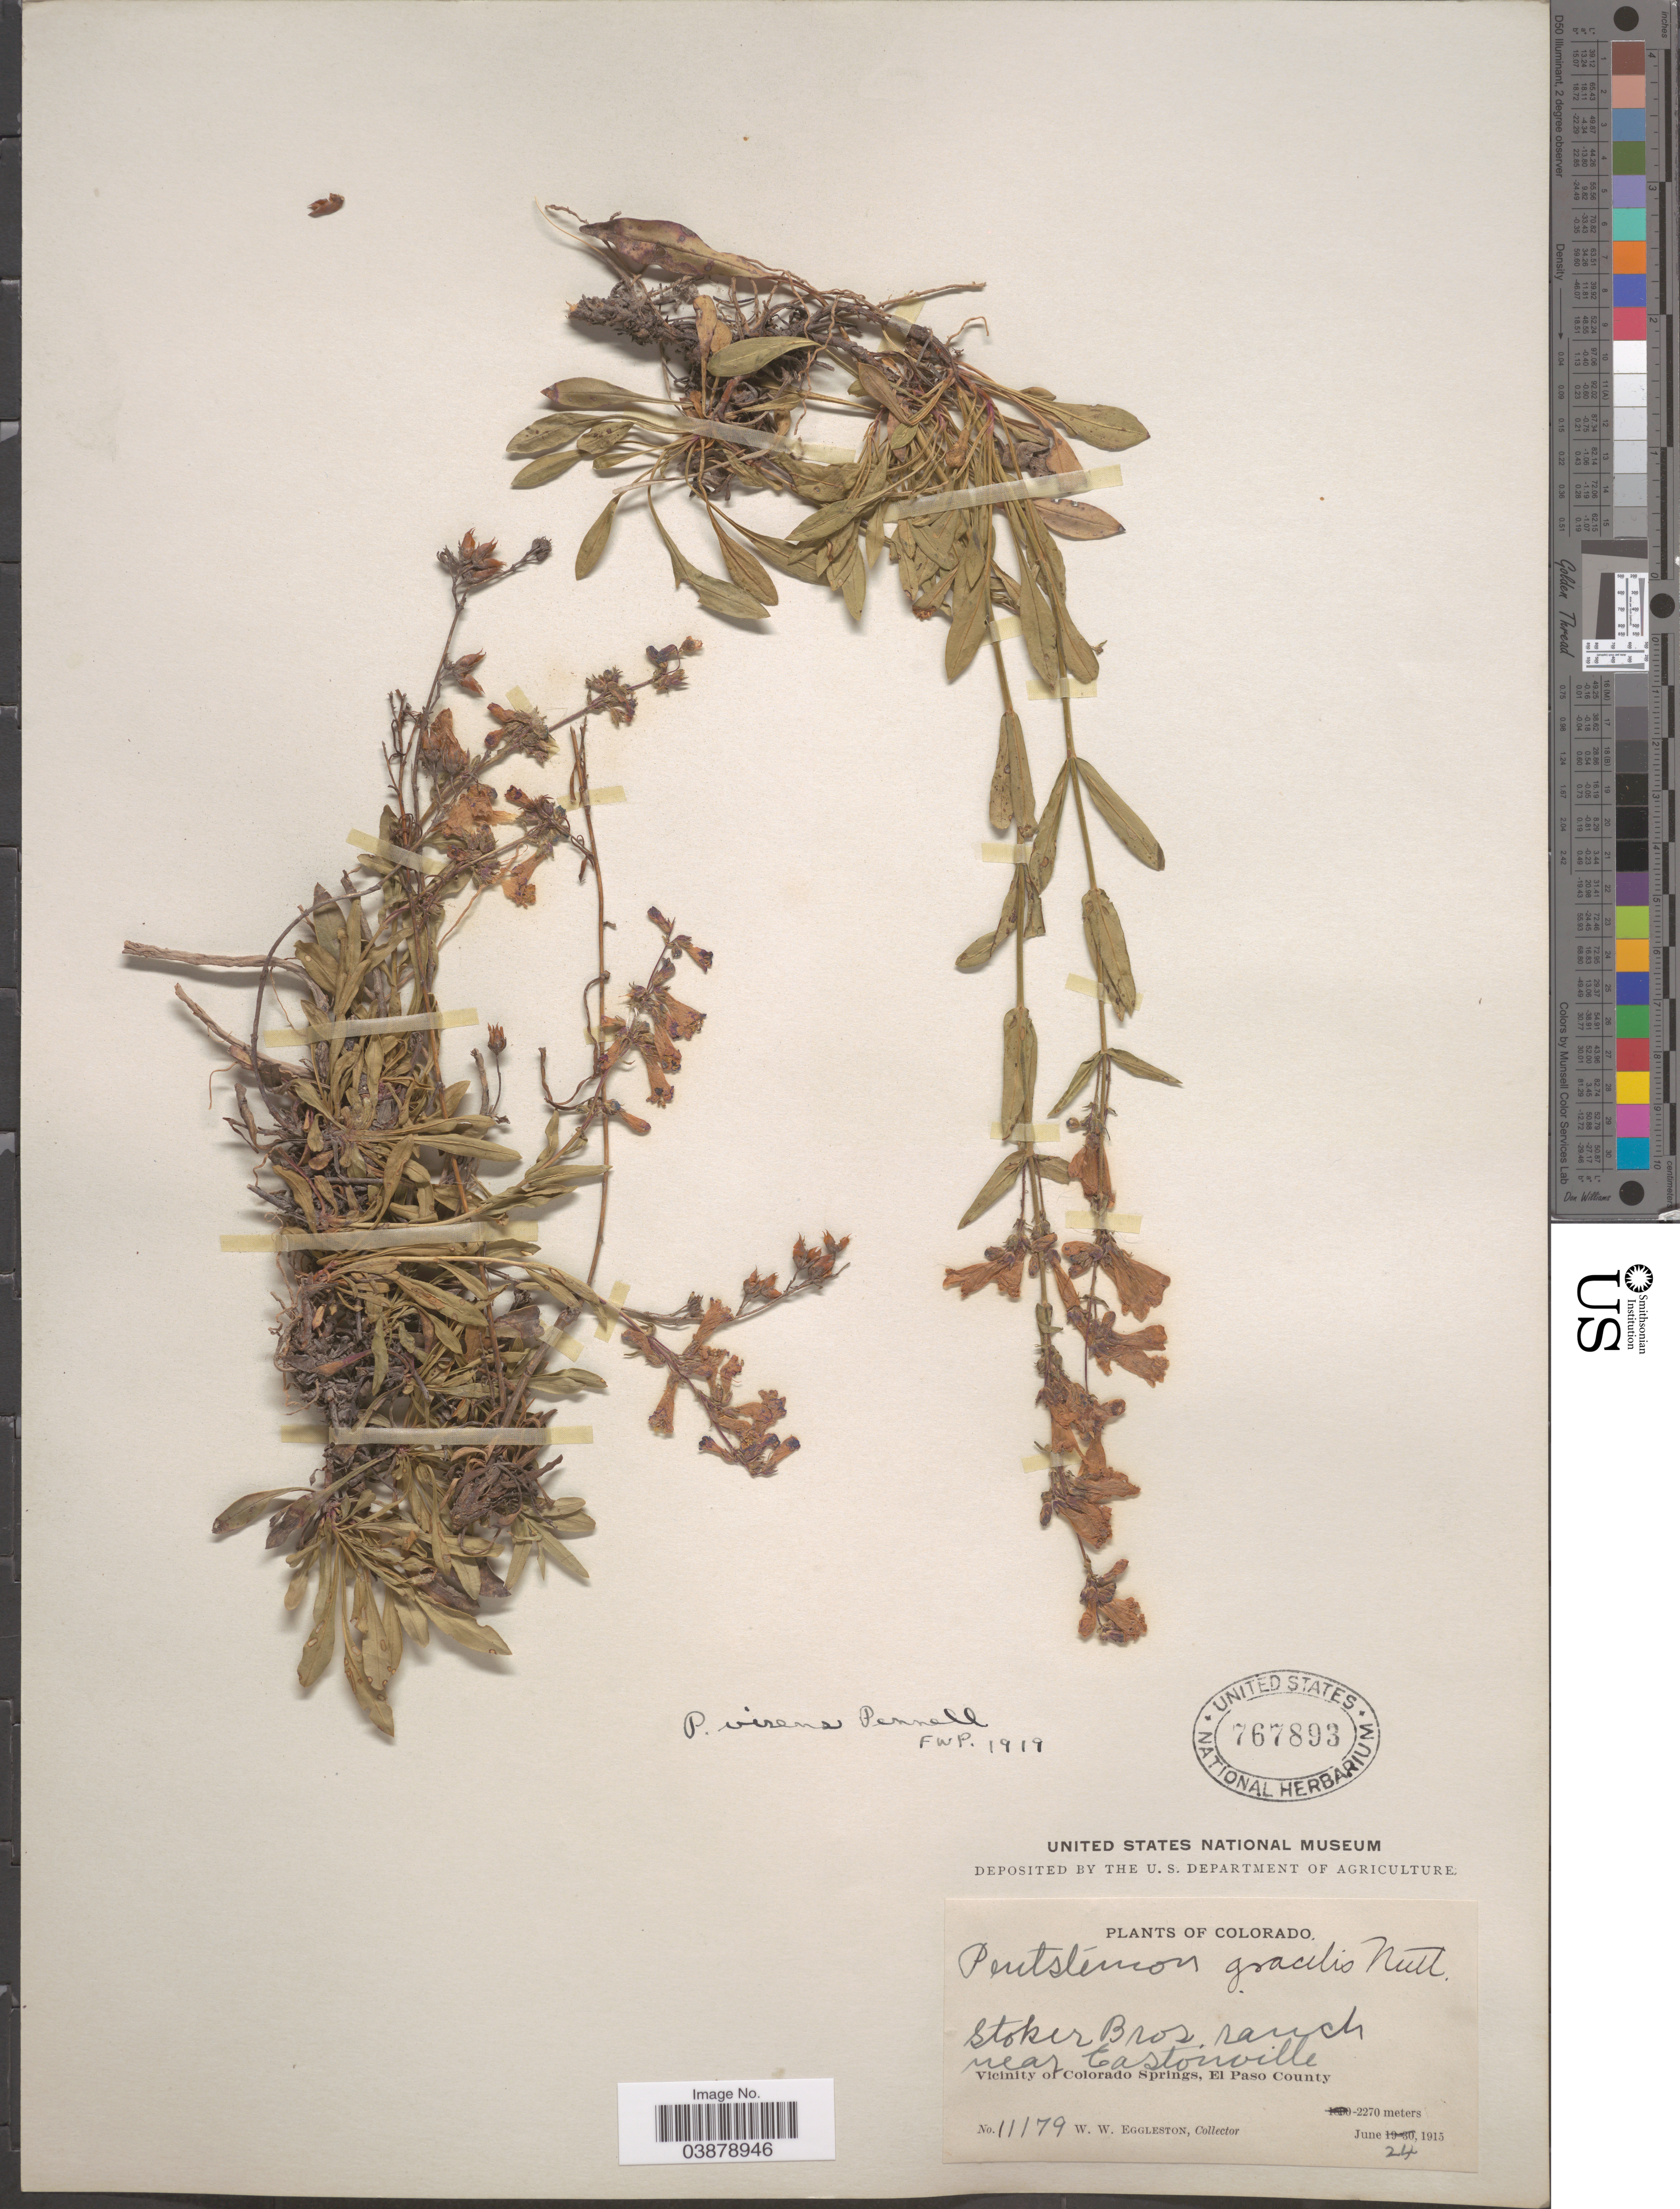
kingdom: Plantae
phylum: Tracheophyta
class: Magnoliopsida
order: Lamiales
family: Plantaginaceae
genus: Penstemon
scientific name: Penstemon virens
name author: Pennell ex Rydb.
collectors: W. W. Eggleston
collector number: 11179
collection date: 1915-06-24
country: United States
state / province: Colorado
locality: Stoker Bros. ranch near Eastonville. Vicinity of Colorado Springs, El Paso County.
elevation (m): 2270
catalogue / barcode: US 767893